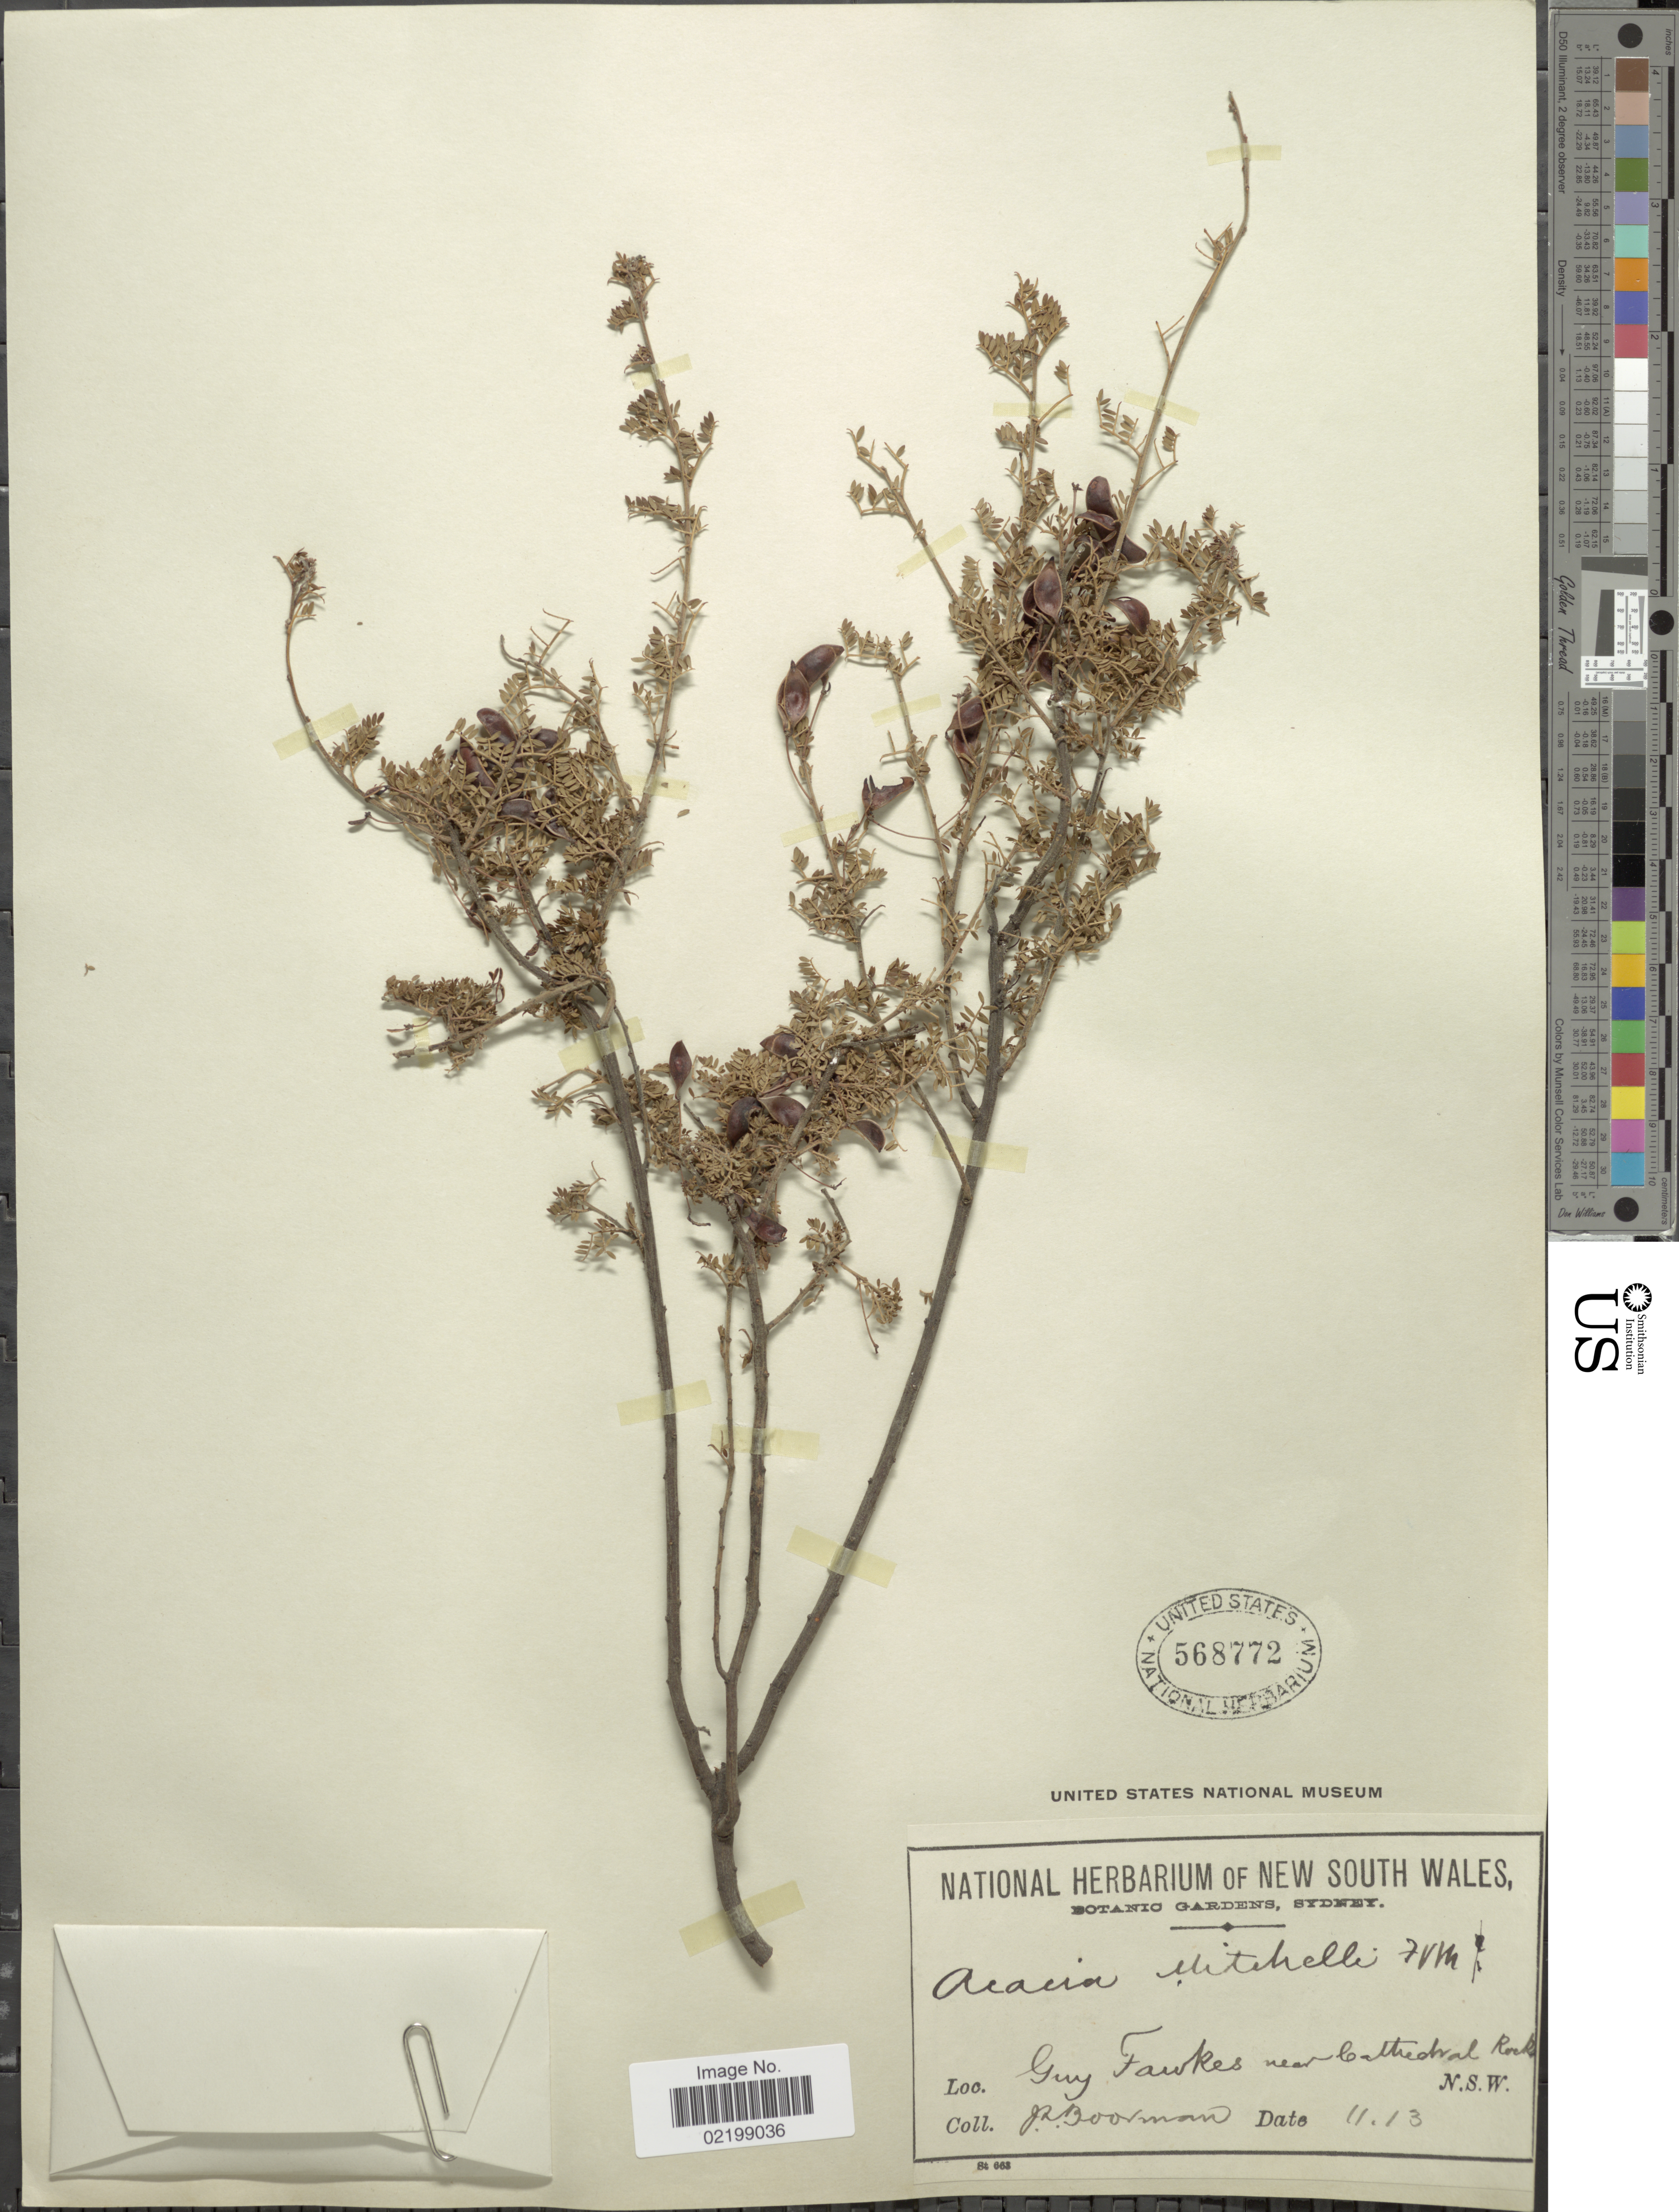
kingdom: Plantae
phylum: Tracheophyta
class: Magnoliopsida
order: Fabales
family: Fabaceae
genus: Acacia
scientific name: Acacia mitchelli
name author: Benth.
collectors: J. Boorman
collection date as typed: Transcribed d/m/y: /11/13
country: Australia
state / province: New South Wales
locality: Guy Fawkes near Cathedral Rocks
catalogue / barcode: US 568772